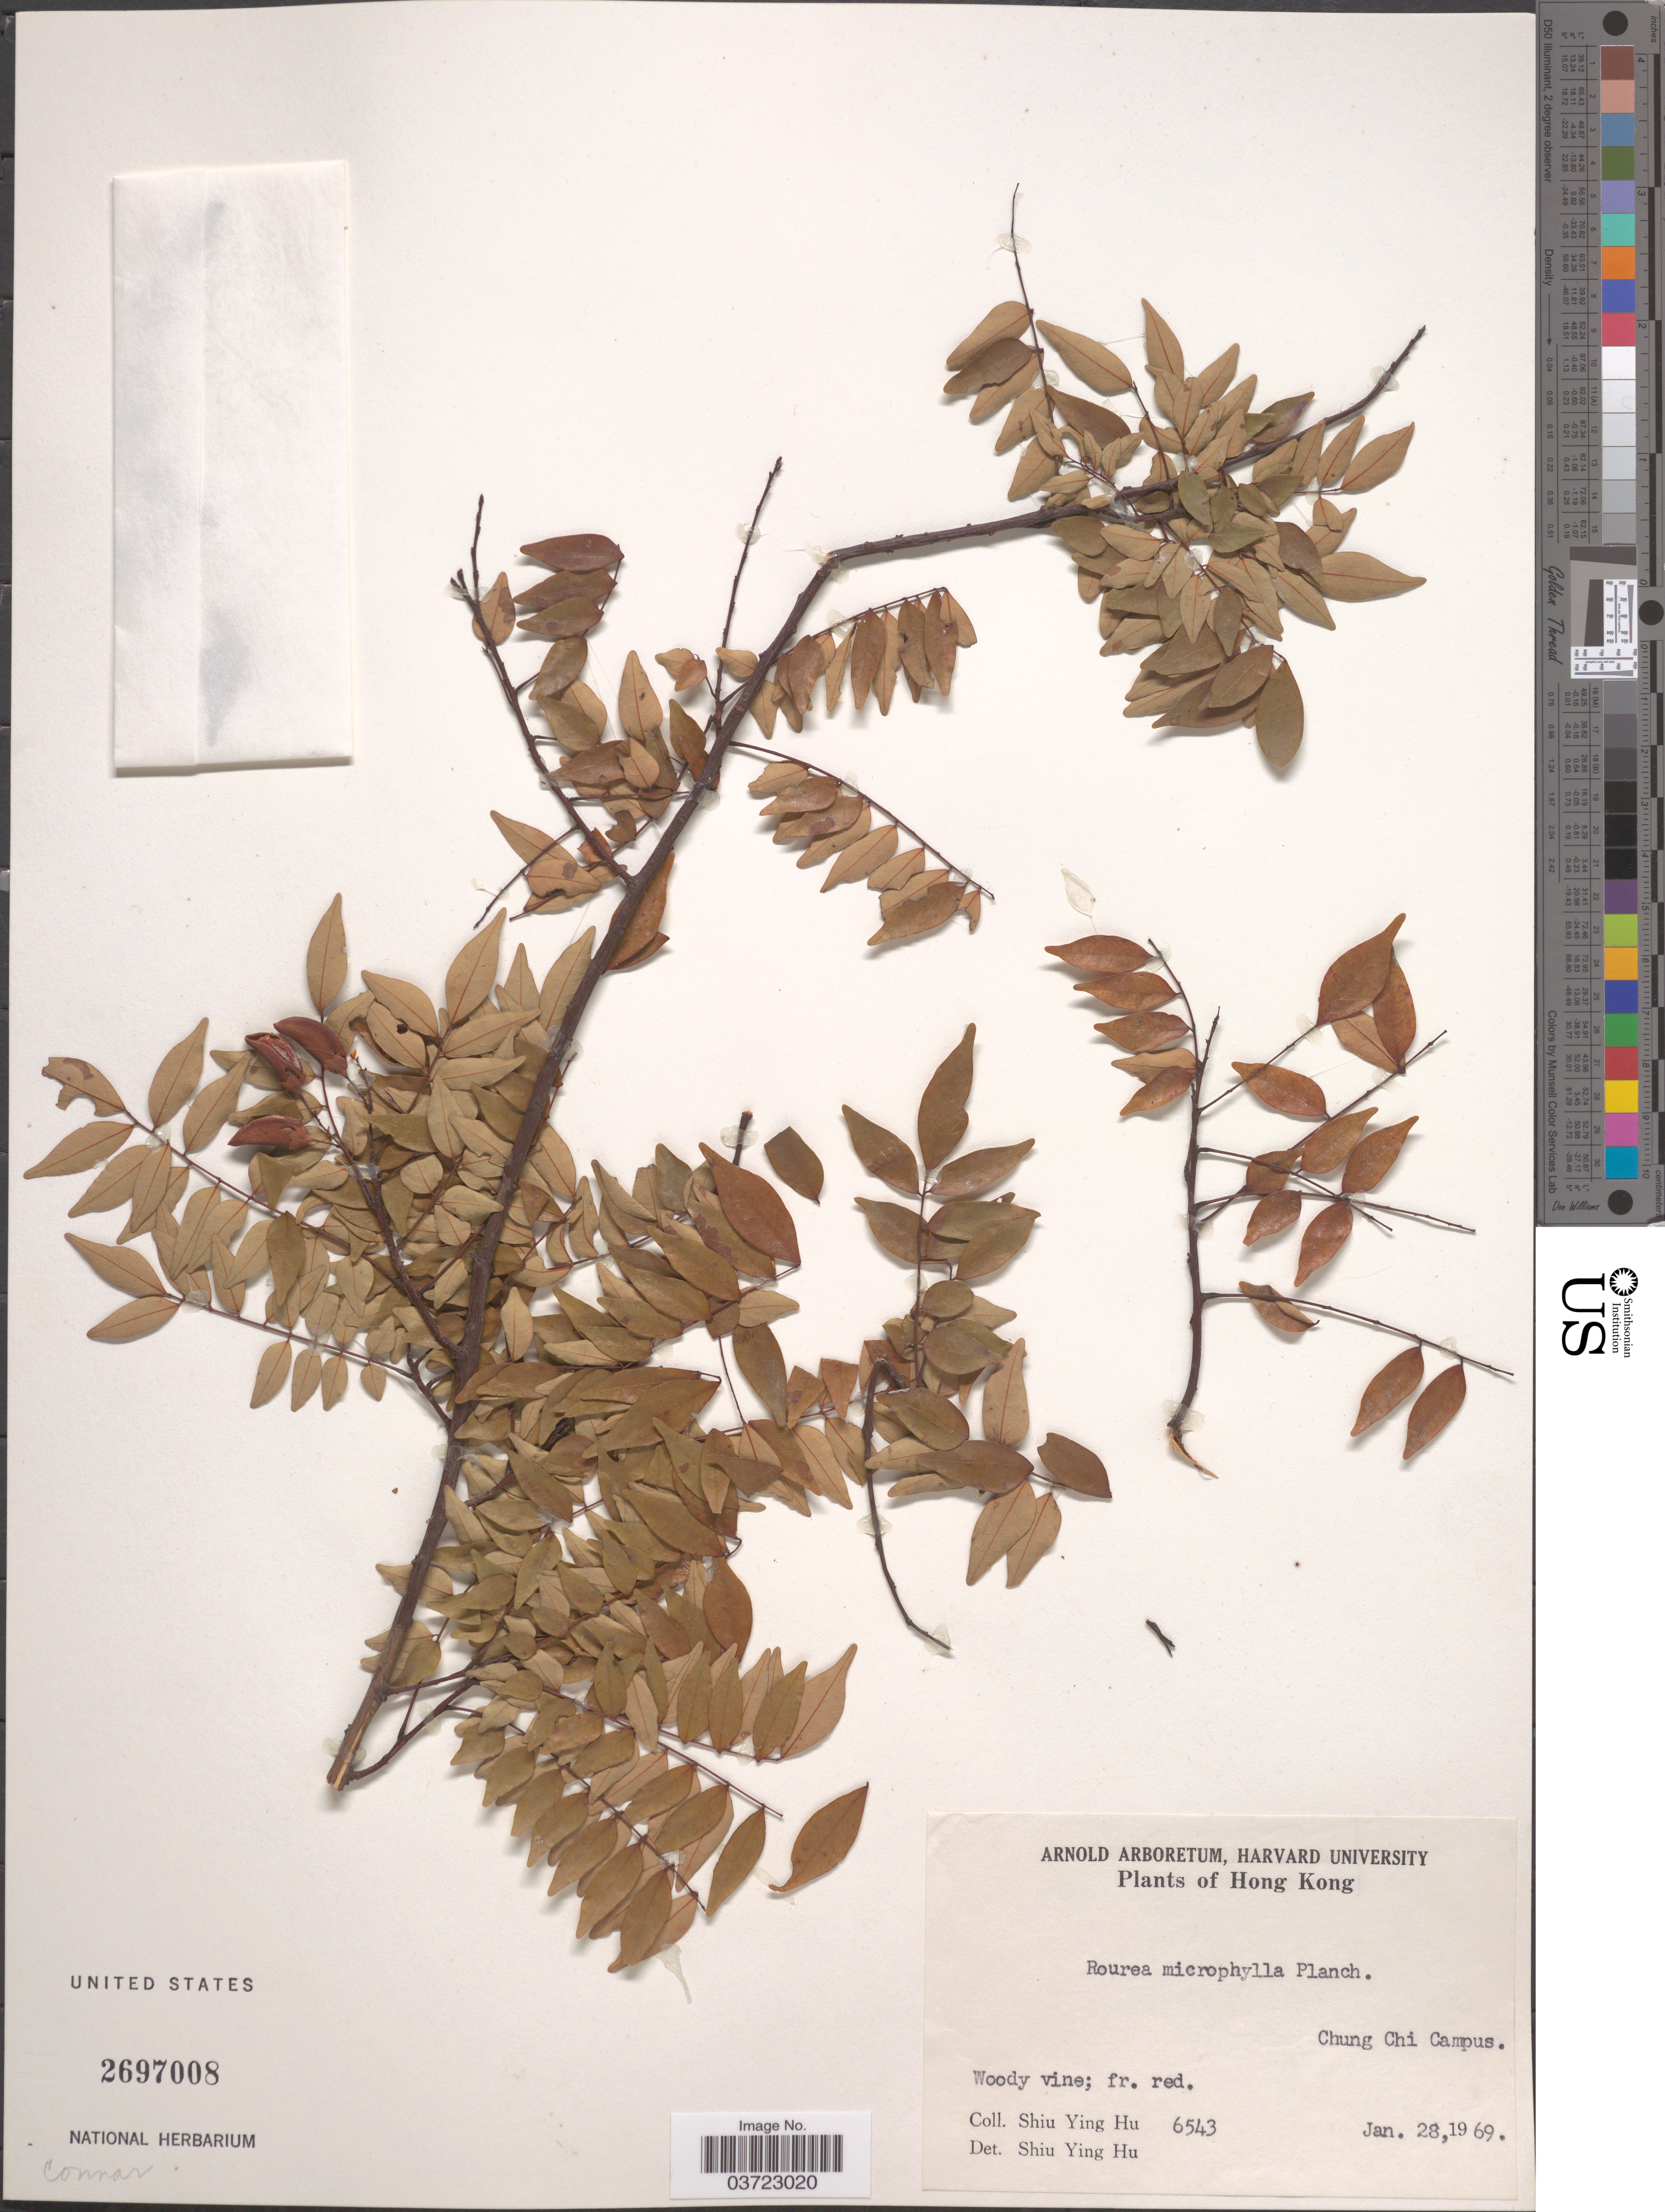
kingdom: Plantae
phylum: Tracheophyta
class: Magnoliopsida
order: Oxalidales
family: Connaraceae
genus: Rourea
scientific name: Rourea microphylla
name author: (Hook. & Arn.) Planch.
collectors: S. Y. Hu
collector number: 6543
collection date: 1969-01-28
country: China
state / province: Hong Kong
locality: Chung Chi Campus.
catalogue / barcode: US 2697008